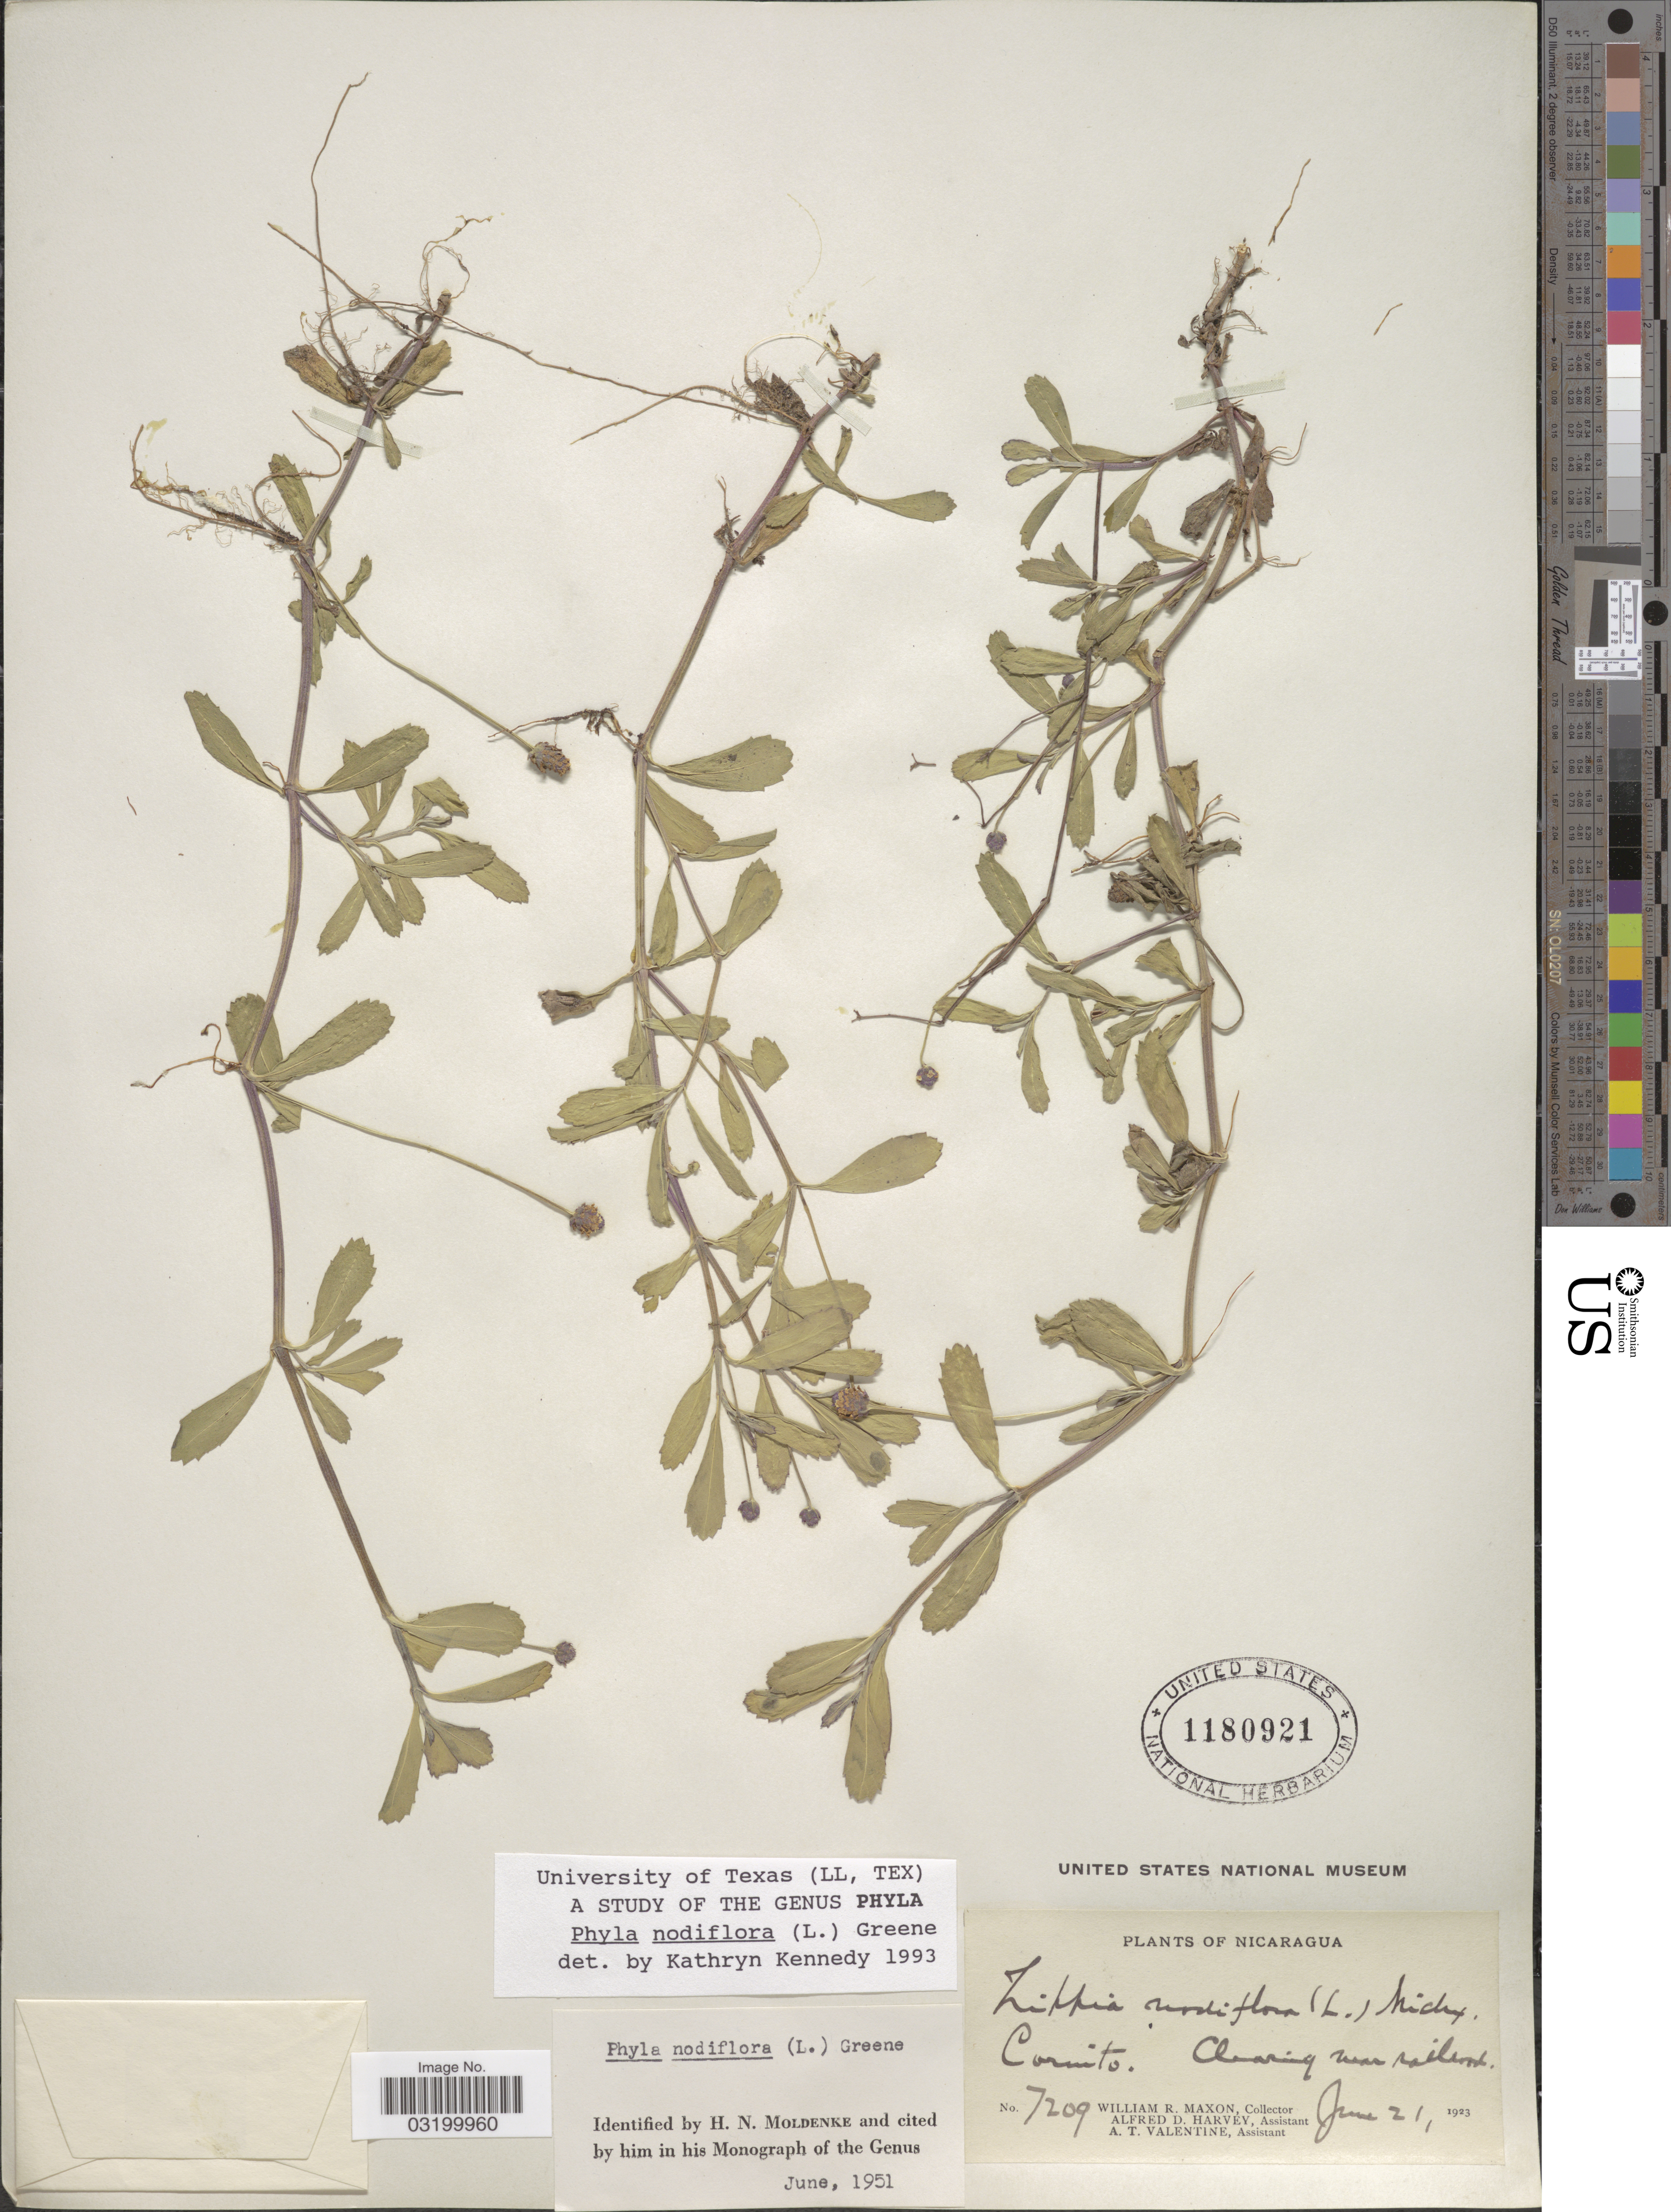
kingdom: Plantae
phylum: Tracheophyta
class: Magnoliopsida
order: Lamiales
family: Verbenaceae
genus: Phyla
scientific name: Phyla nodiflora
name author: (L.) Greene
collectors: W. R. Maxon, A. D. Harvey & A. Valentine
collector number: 7209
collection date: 1923-06-21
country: Nicaragua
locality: Corinto.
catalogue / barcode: US 1180921